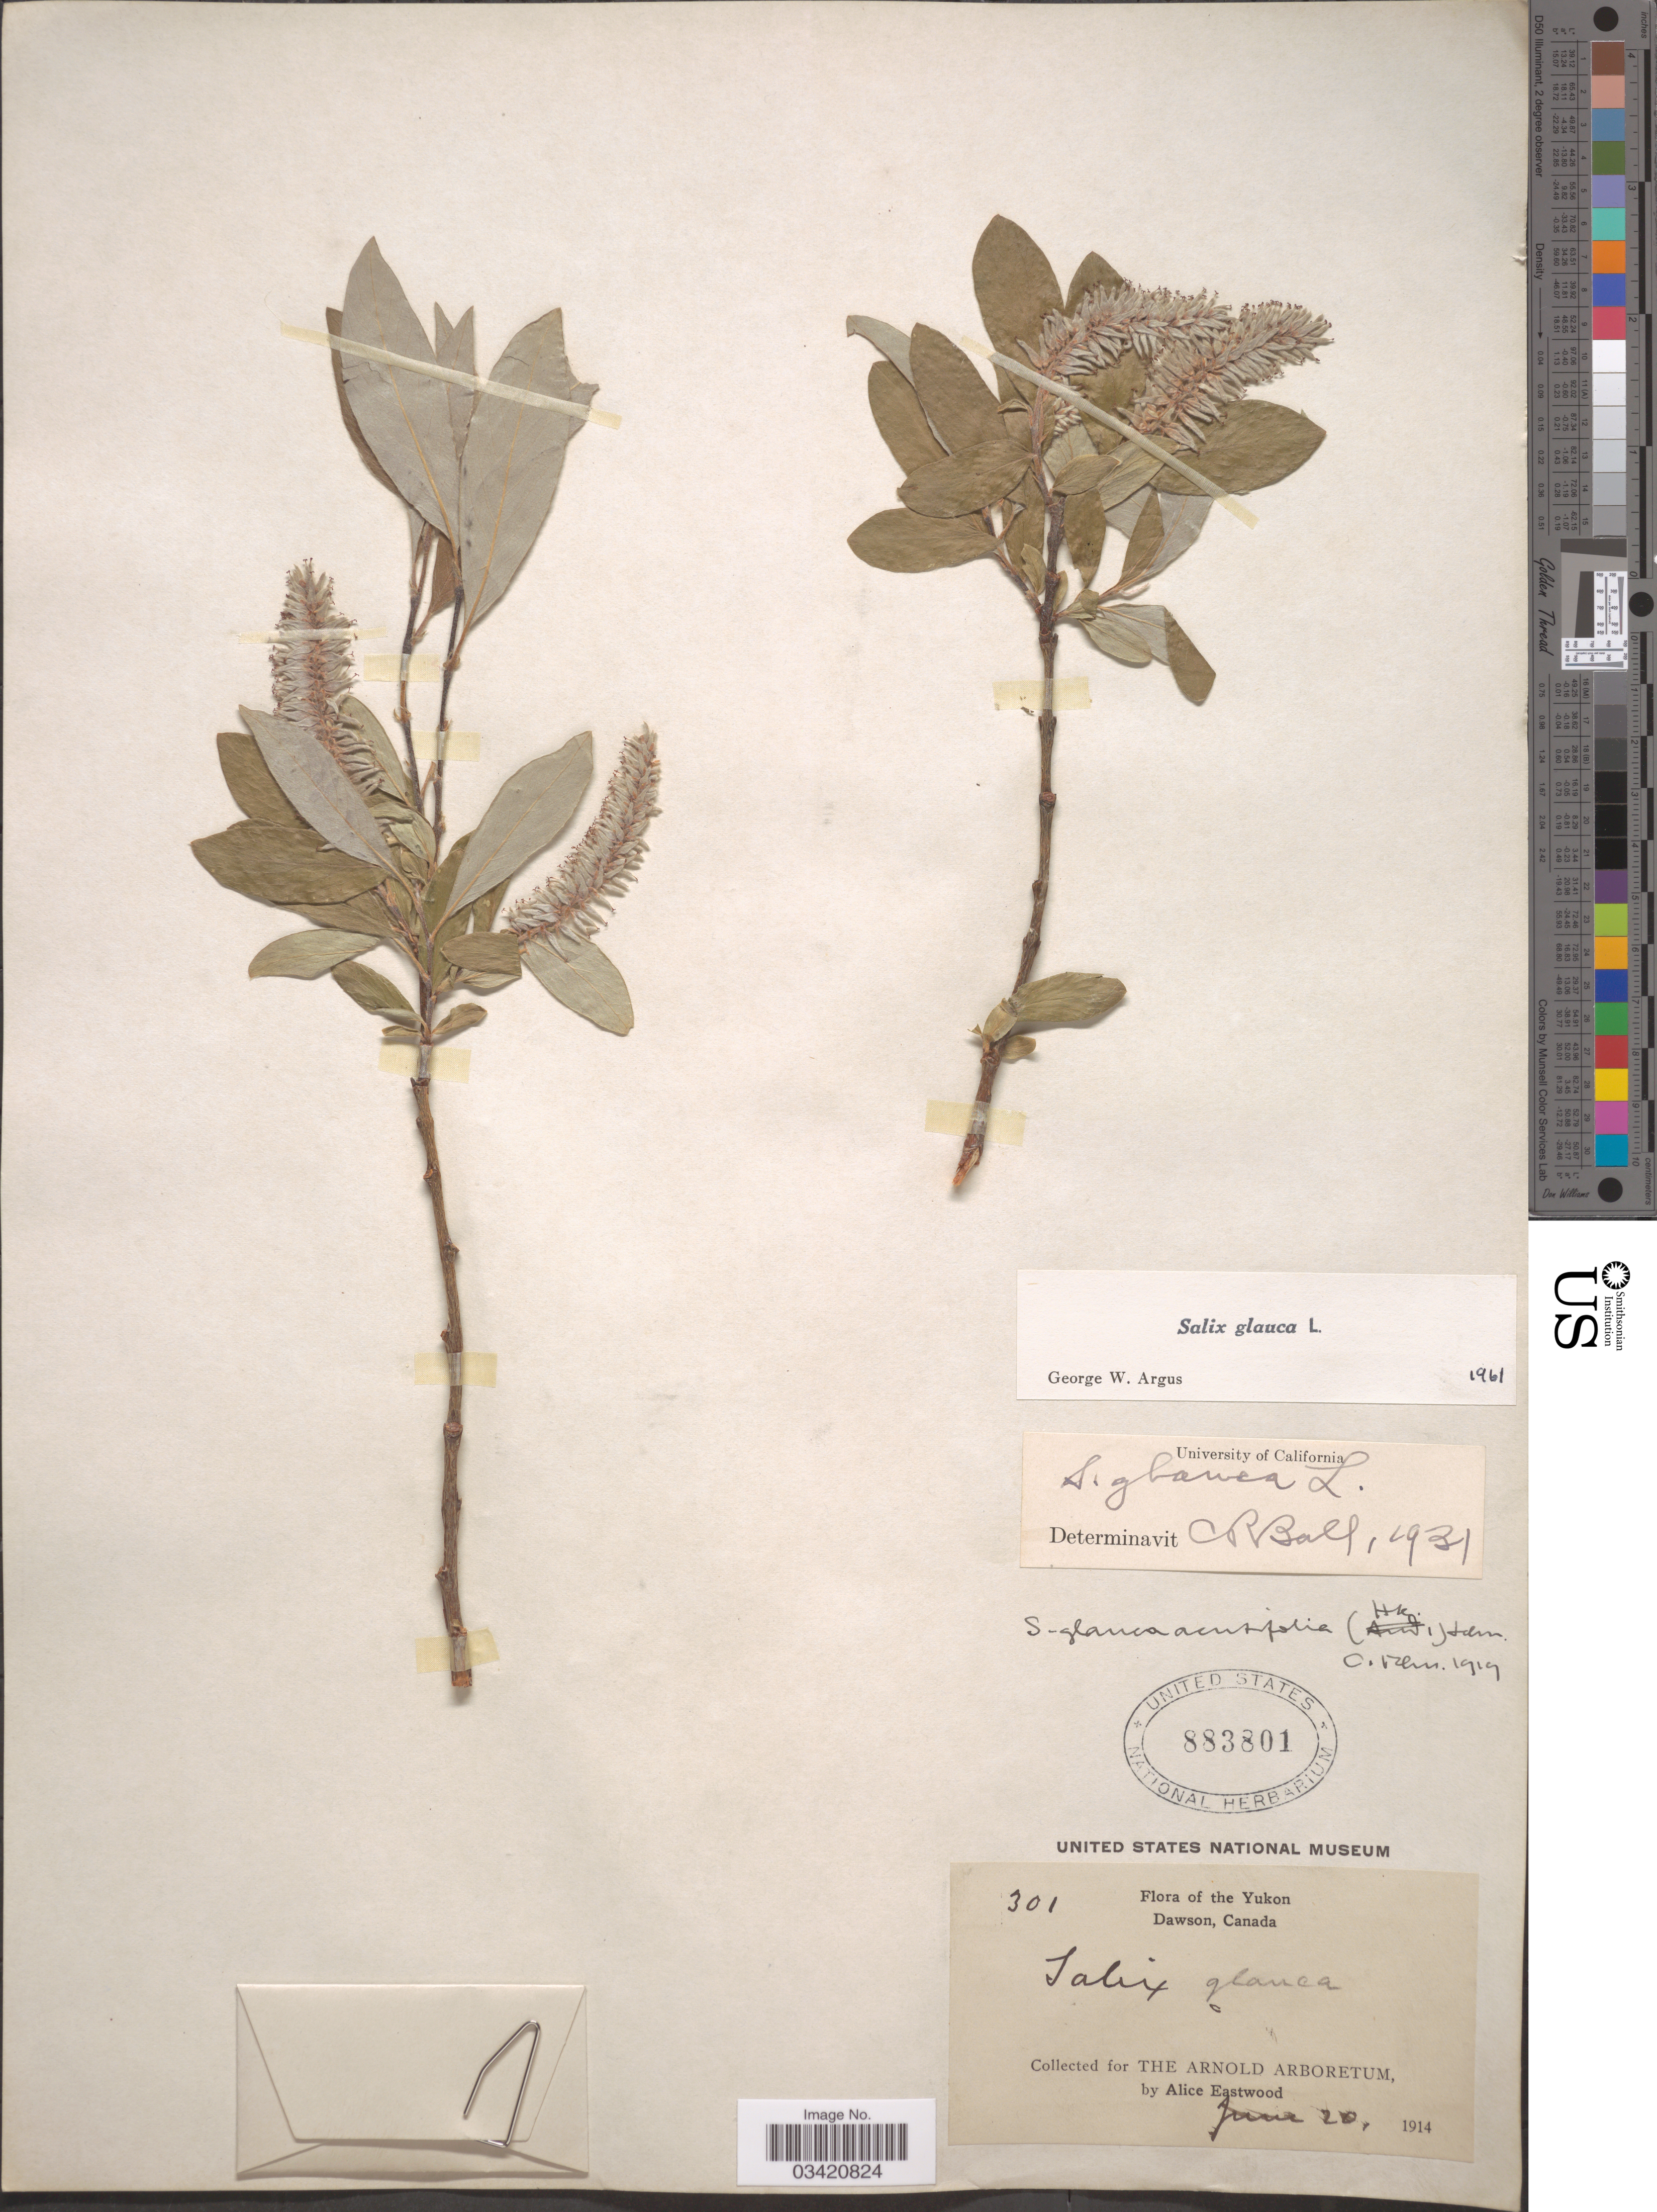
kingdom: Plantae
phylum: Tracheophyta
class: Magnoliopsida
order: Malpighiales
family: Salicaceae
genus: Salix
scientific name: Salix glauca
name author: L.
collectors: A. Eastwood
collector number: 301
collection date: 1914-06-20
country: Canada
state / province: Yukon Territory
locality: Yukon. Dawson.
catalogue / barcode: US 883801